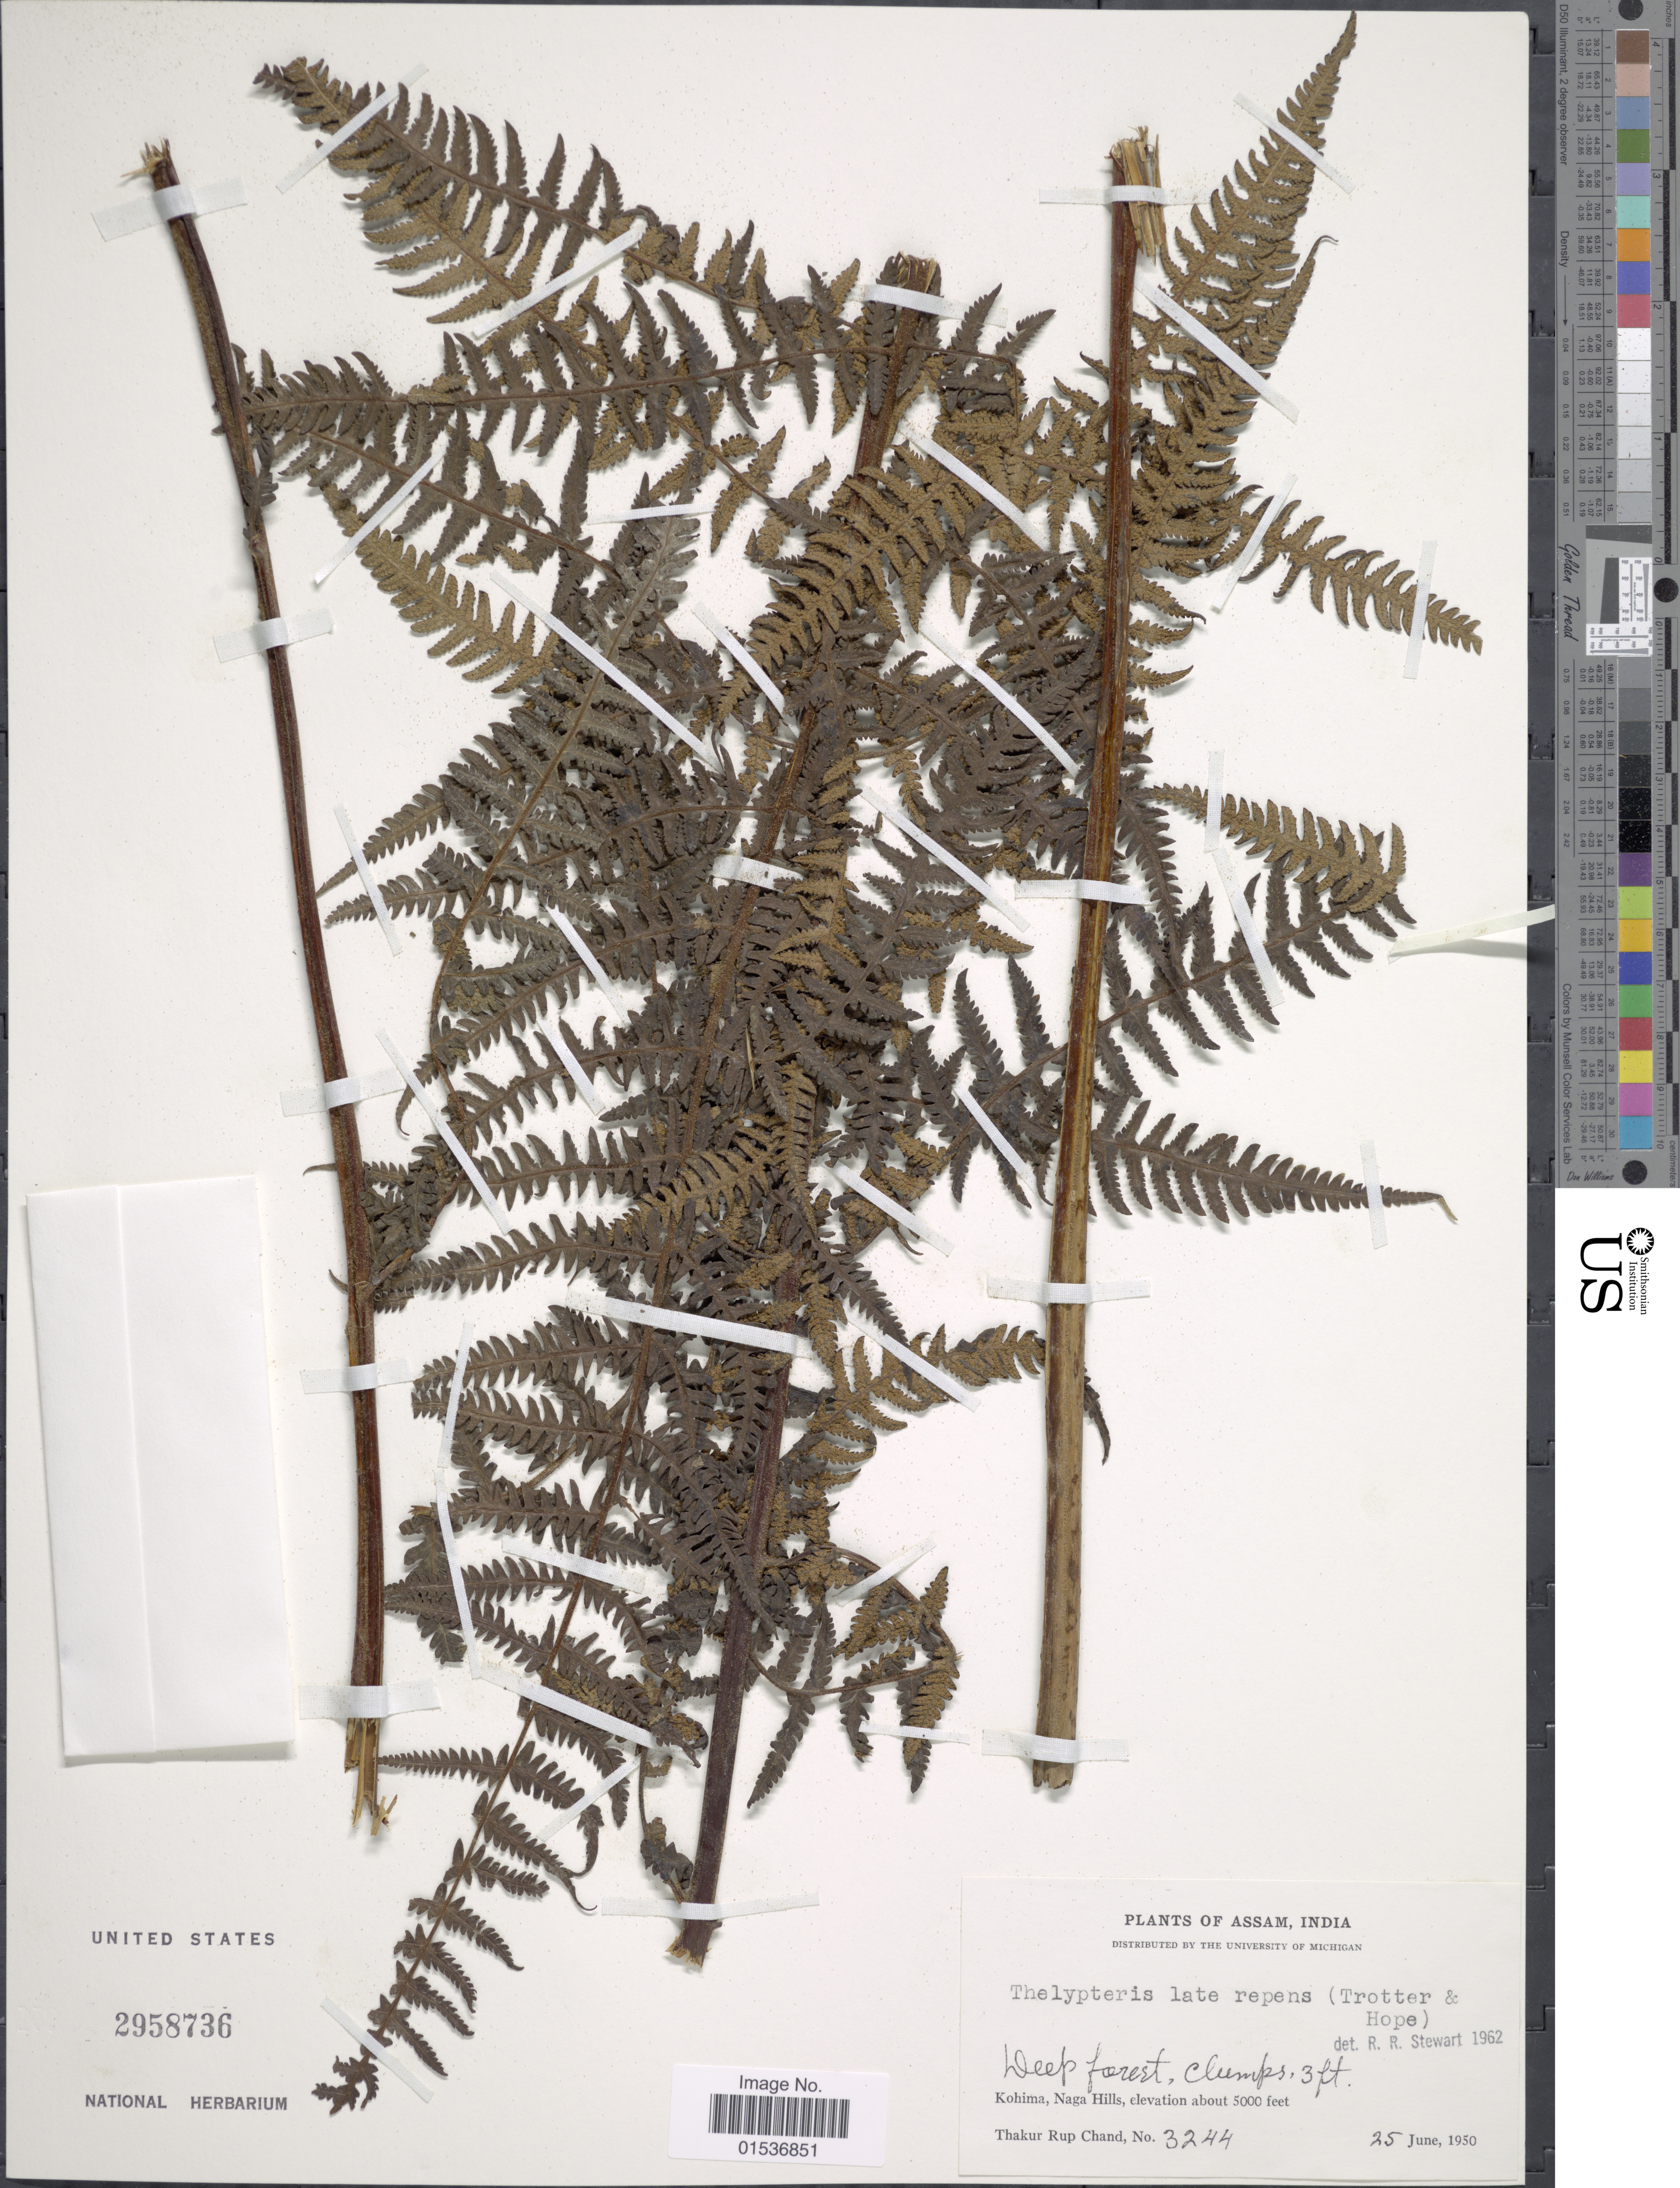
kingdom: Plantae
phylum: Tracheophyta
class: Polypodiopsida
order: Polypodiales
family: Thelypteridaceae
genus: Pseudophegopteris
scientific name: Pseudophegopteris pyrrhorachis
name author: (Kunze) Ching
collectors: T. R. Chand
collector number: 3244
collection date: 1950-06-25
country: India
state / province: Nagaland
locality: Assam, India. Kohima, Naga Hills.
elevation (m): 1524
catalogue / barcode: US 2958736